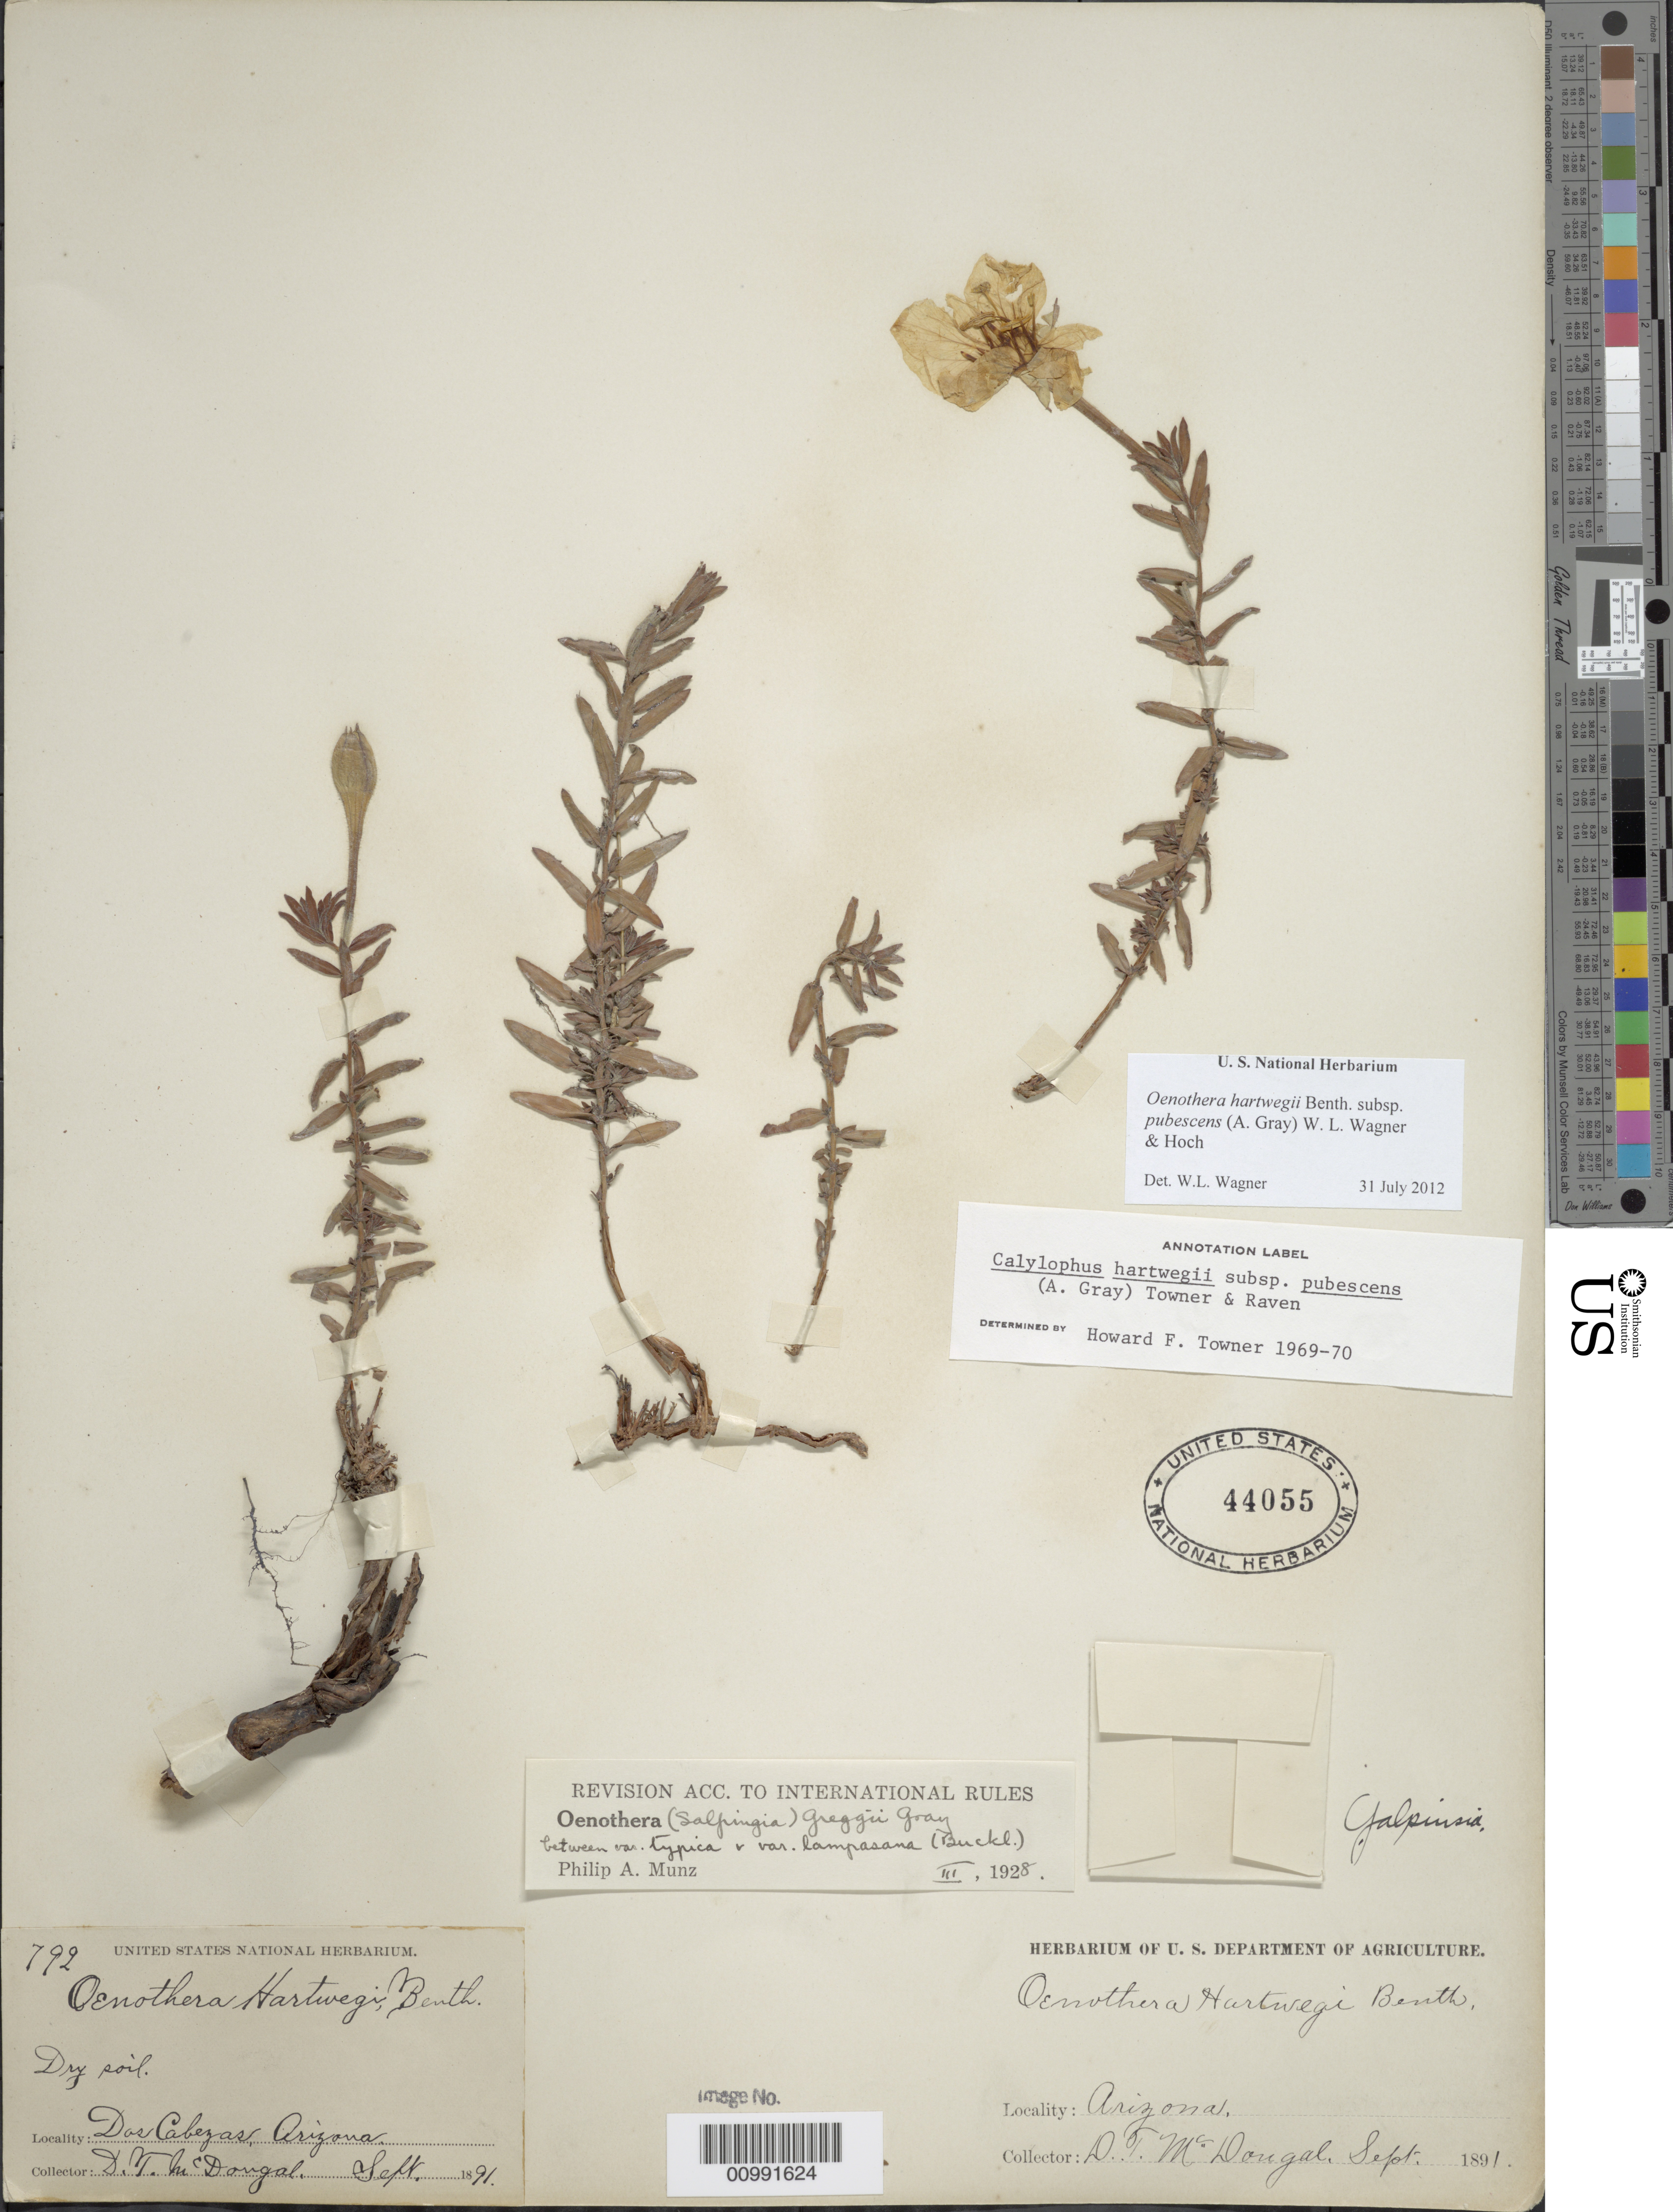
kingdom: Plantae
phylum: Tracheophyta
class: Magnoliopsida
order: Myrtales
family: Onagraceae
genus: Oenothera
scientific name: Oenothera hartwegii subsp. pubescens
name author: (A. Gray) W.L. Wagner & Hoch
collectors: D. T. MacDougal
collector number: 792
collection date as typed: Sep 1891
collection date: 1891-09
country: United States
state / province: Arizona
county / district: Cochise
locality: Dos Cabezas, dry soil.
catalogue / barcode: US 44055